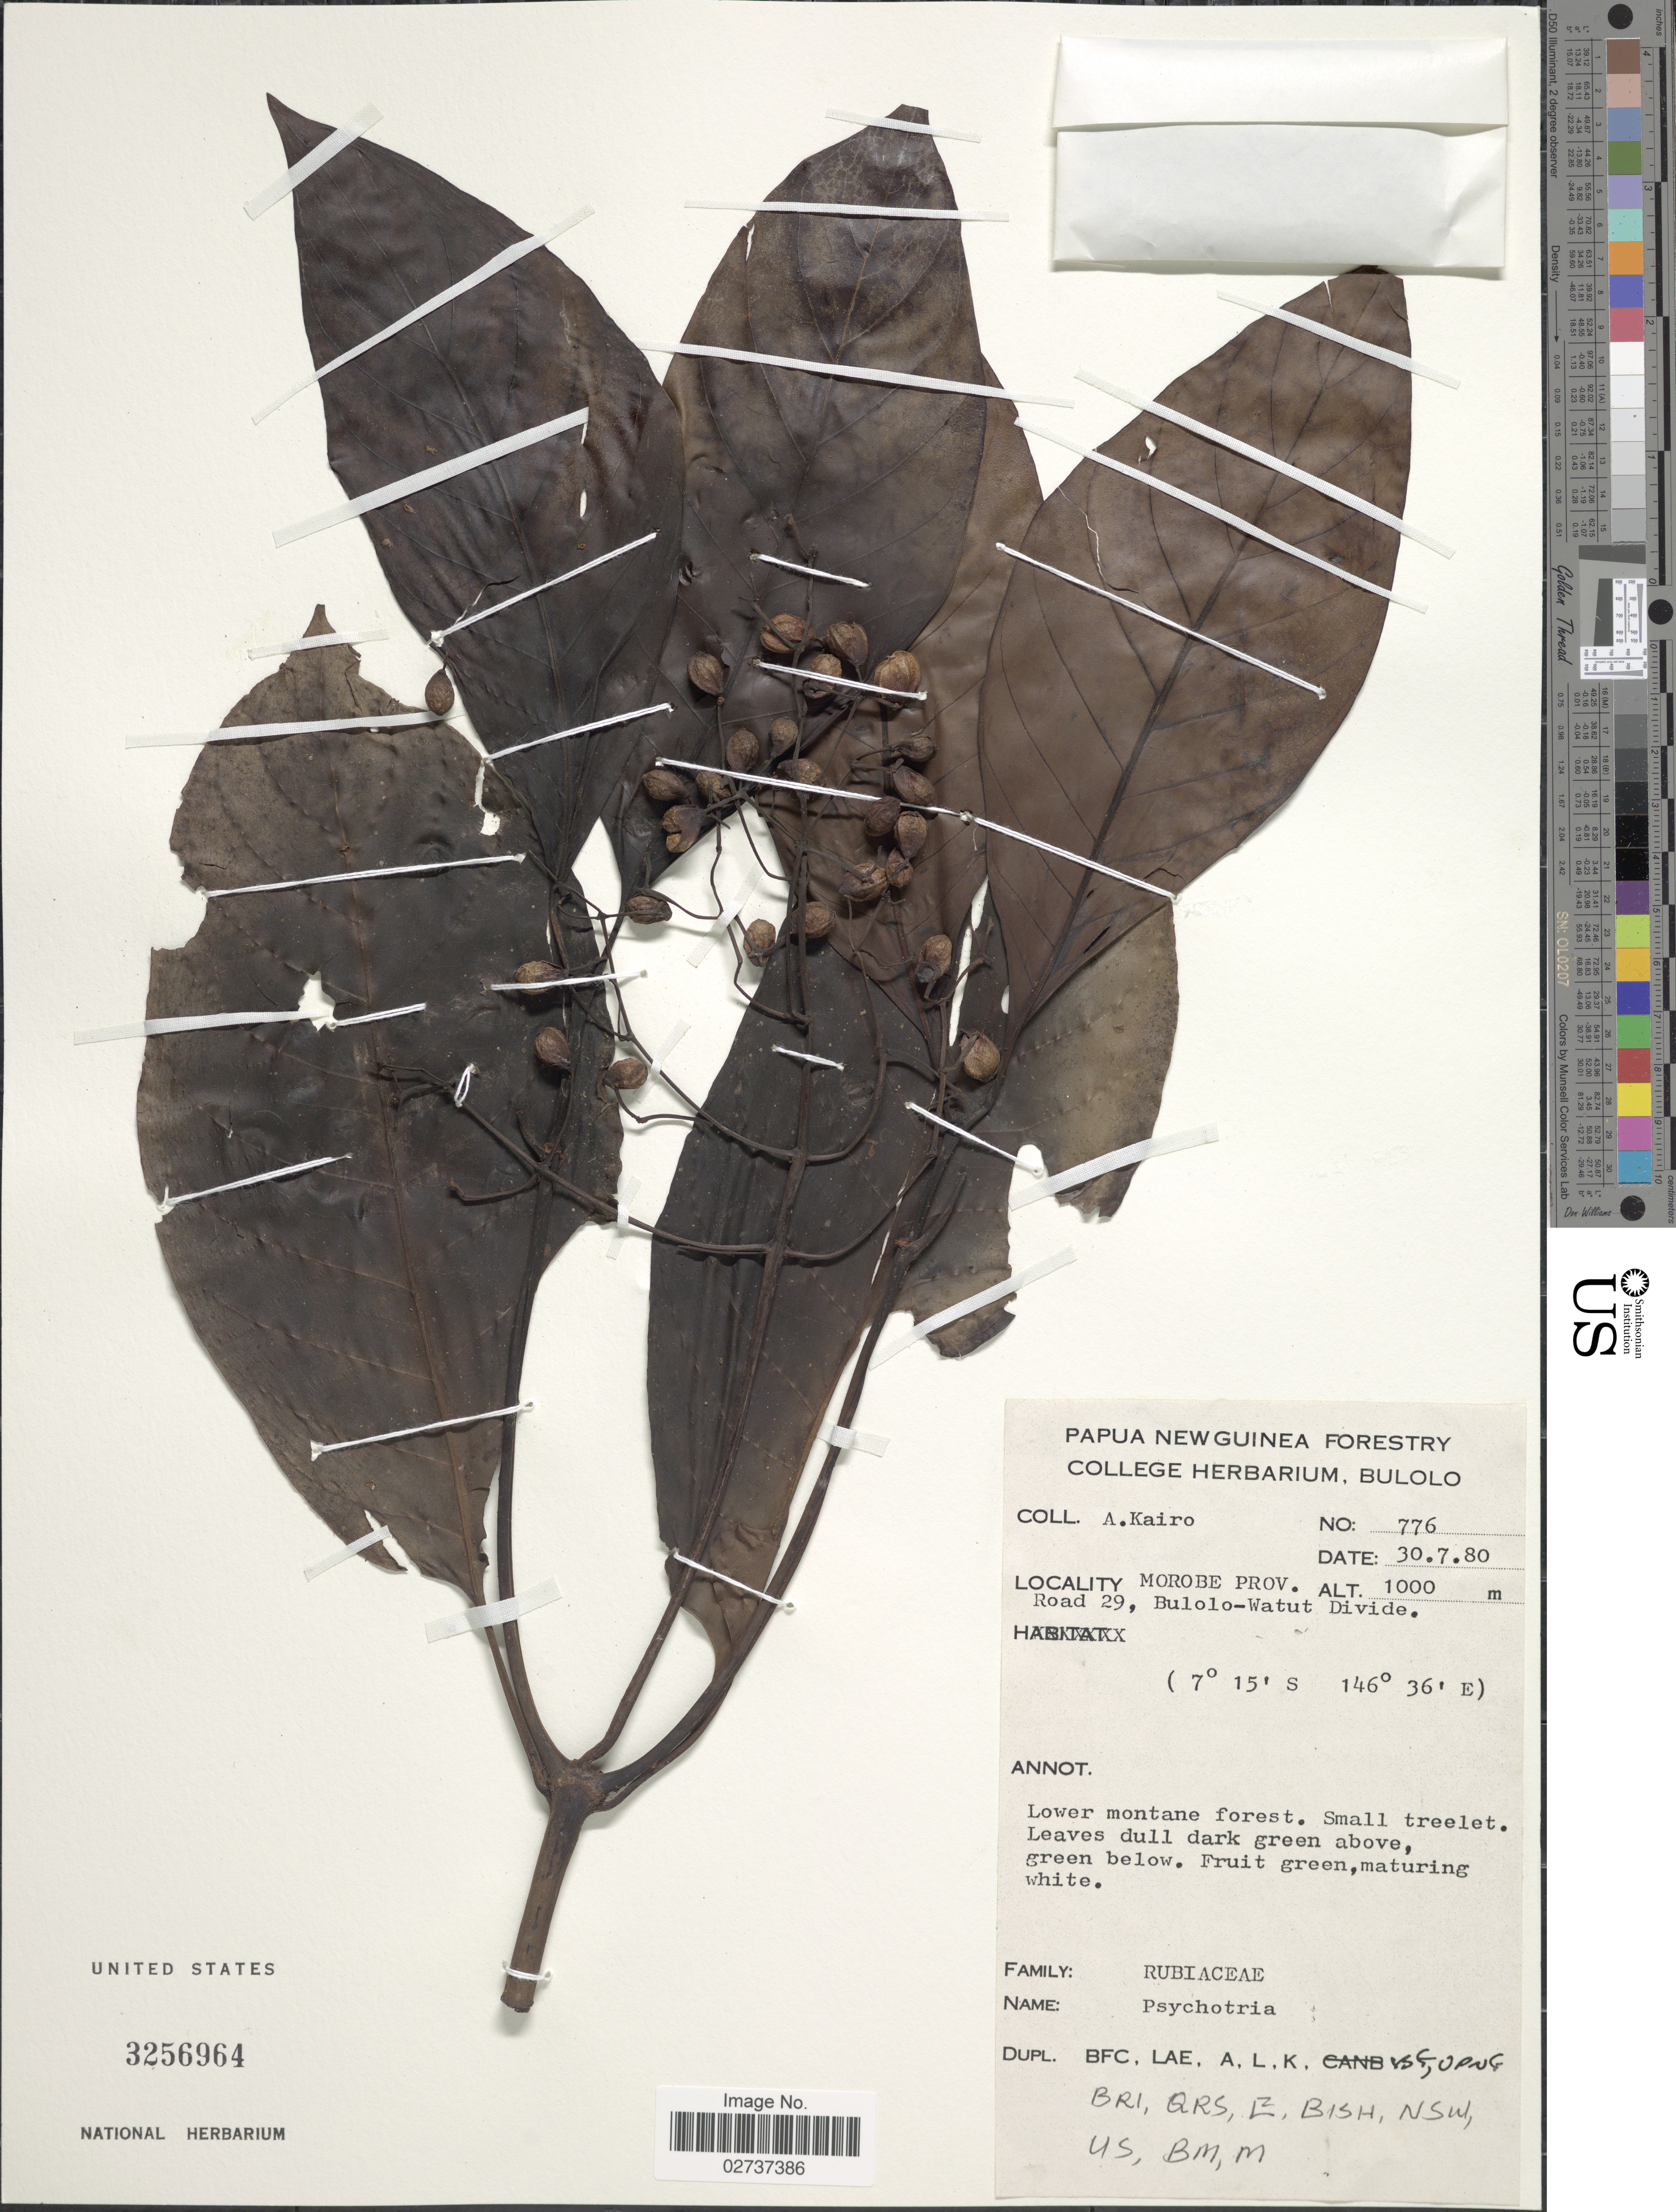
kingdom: Plantae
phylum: Tracheophyta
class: Magnoliopsida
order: Gentianales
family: Rubiaceae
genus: Psychotria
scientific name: Psychotria sp.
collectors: A. Kairo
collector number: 776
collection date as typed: Transcribed d/m/y: 30/7/80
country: Papua New Guinea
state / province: Morobe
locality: Morobe Prov. Road 29, Bulolo - Watut Divide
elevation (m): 1000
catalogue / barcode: US 3256964